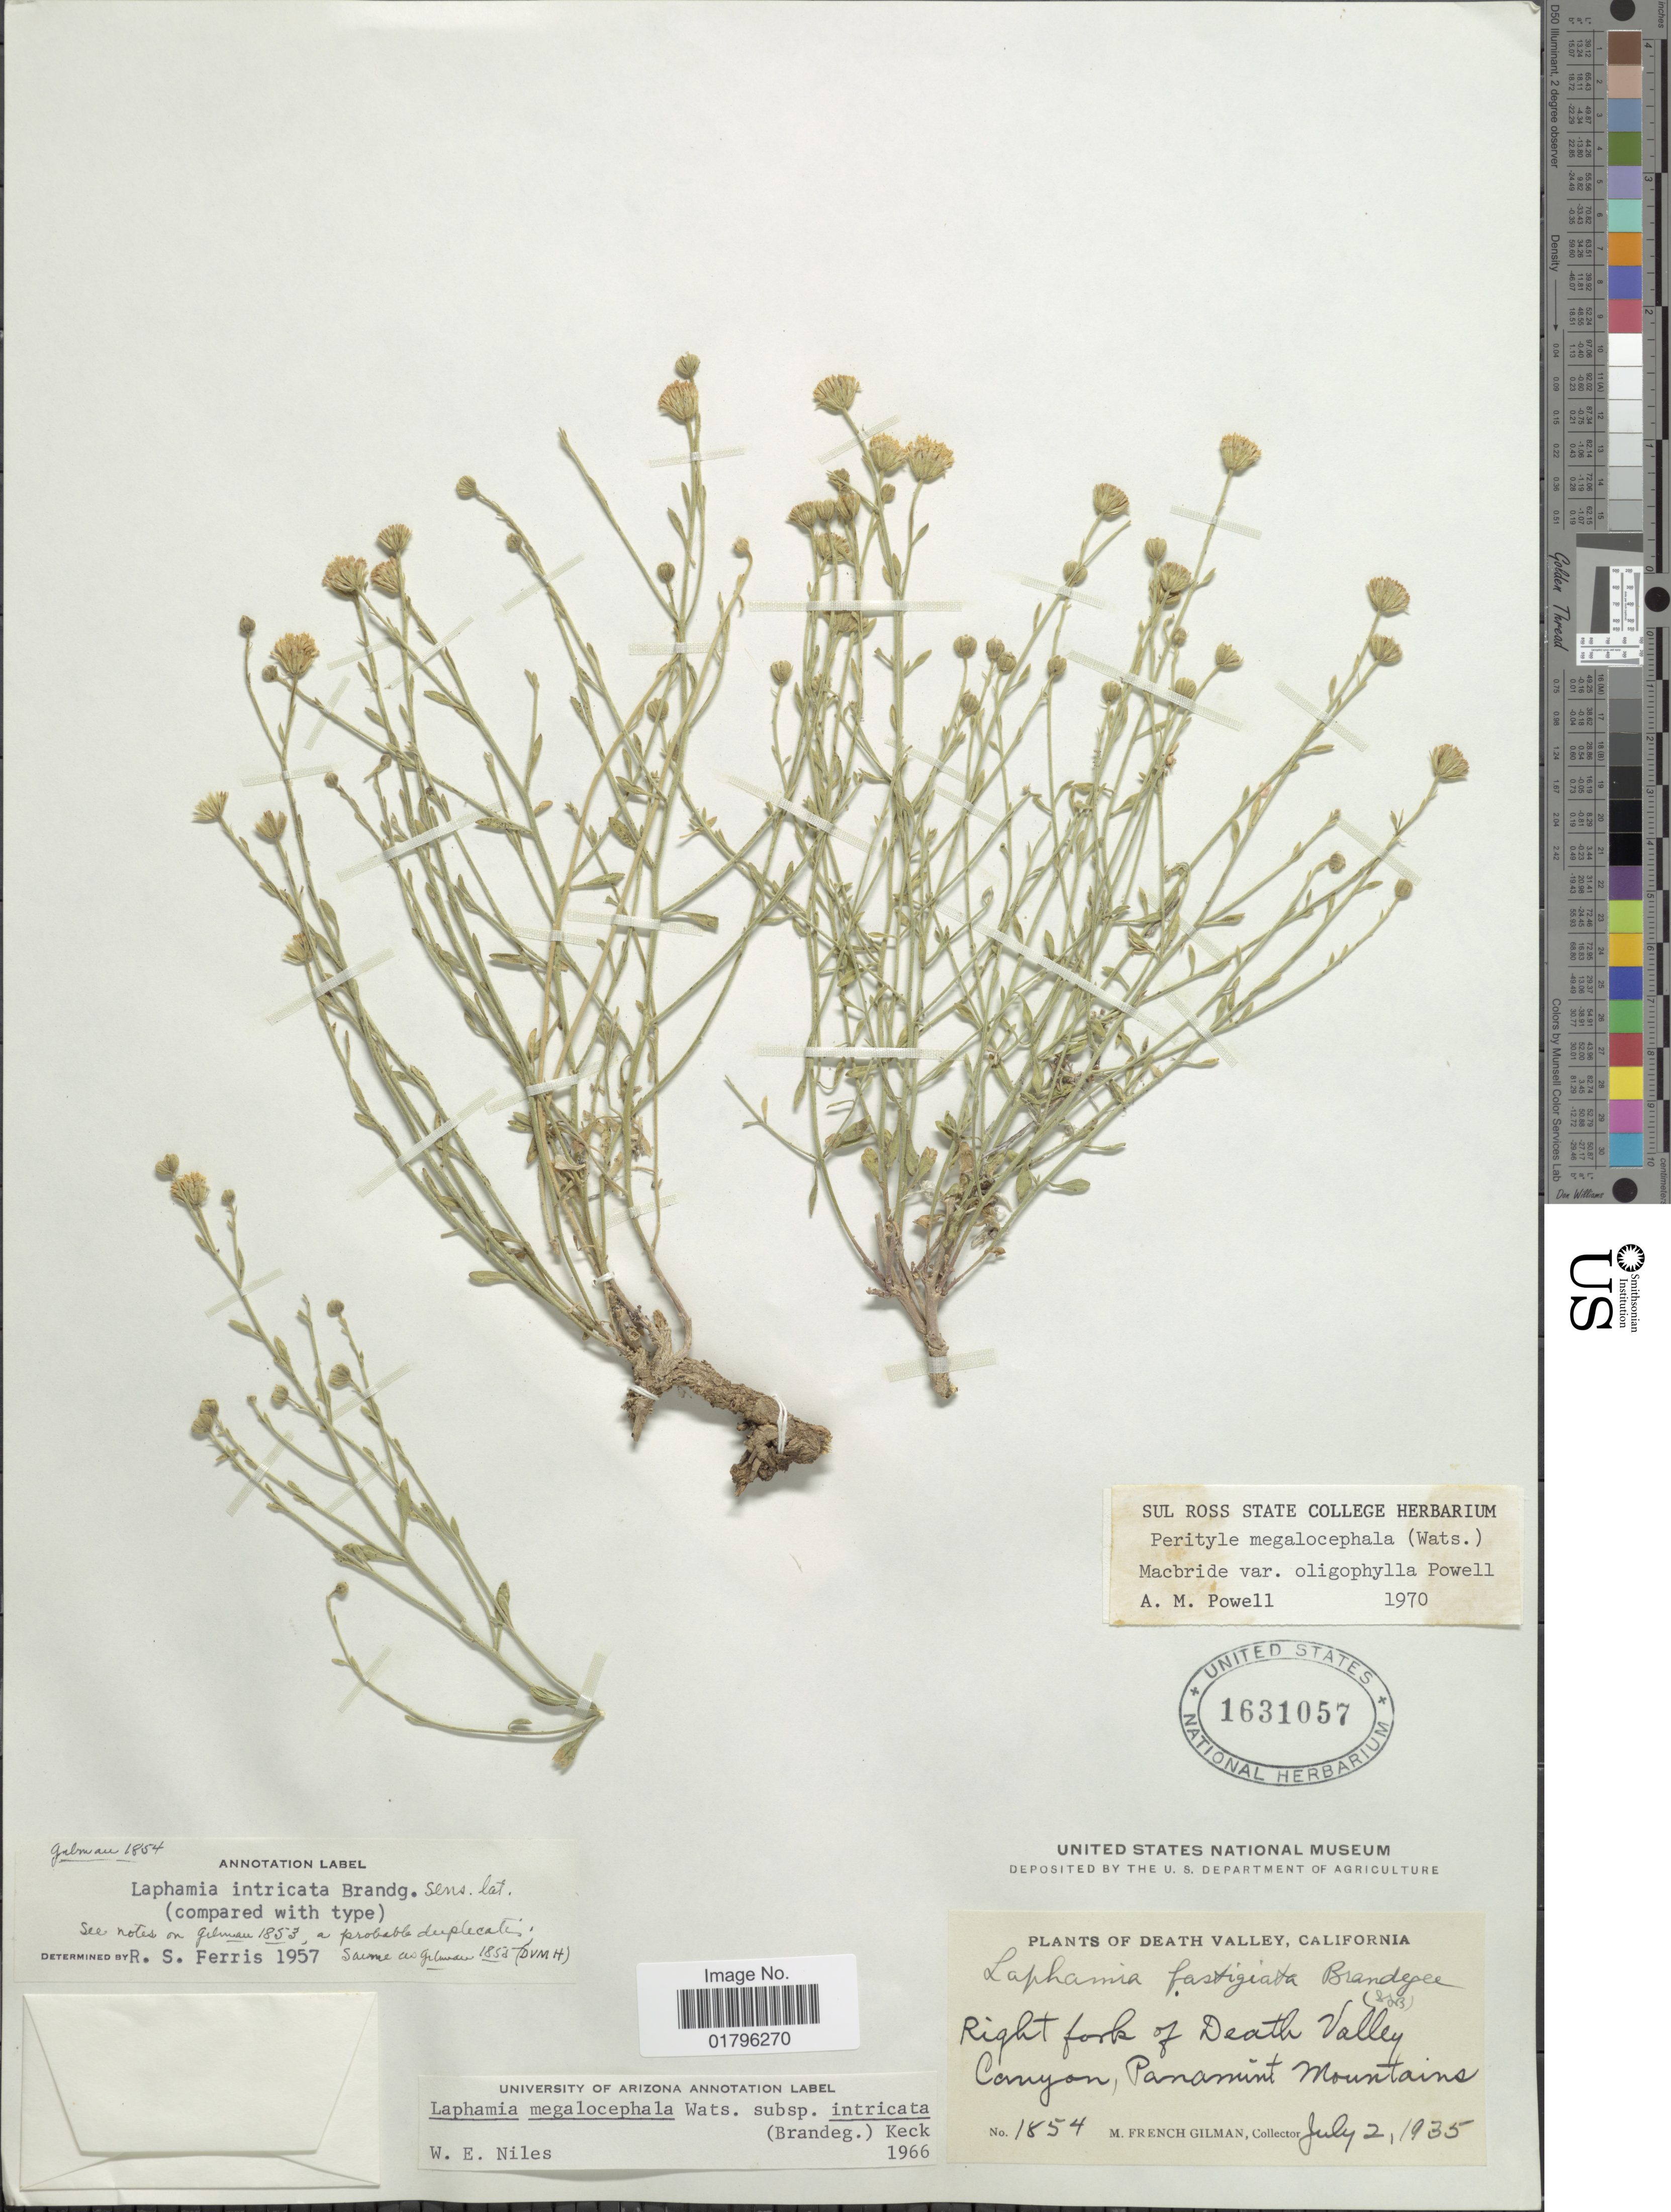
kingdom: Plantae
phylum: Tracheophyta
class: Magnoliopsida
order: Asterales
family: Asteraceae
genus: Perityle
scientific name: Perityle megalocephala var. oligophylla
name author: A.M. Powell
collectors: M. F. Gilman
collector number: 1854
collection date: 1935-07-02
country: United States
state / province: California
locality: Death Valley, ridght fork of Death Valley Canyon, Panamint Mountains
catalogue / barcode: US 1631057